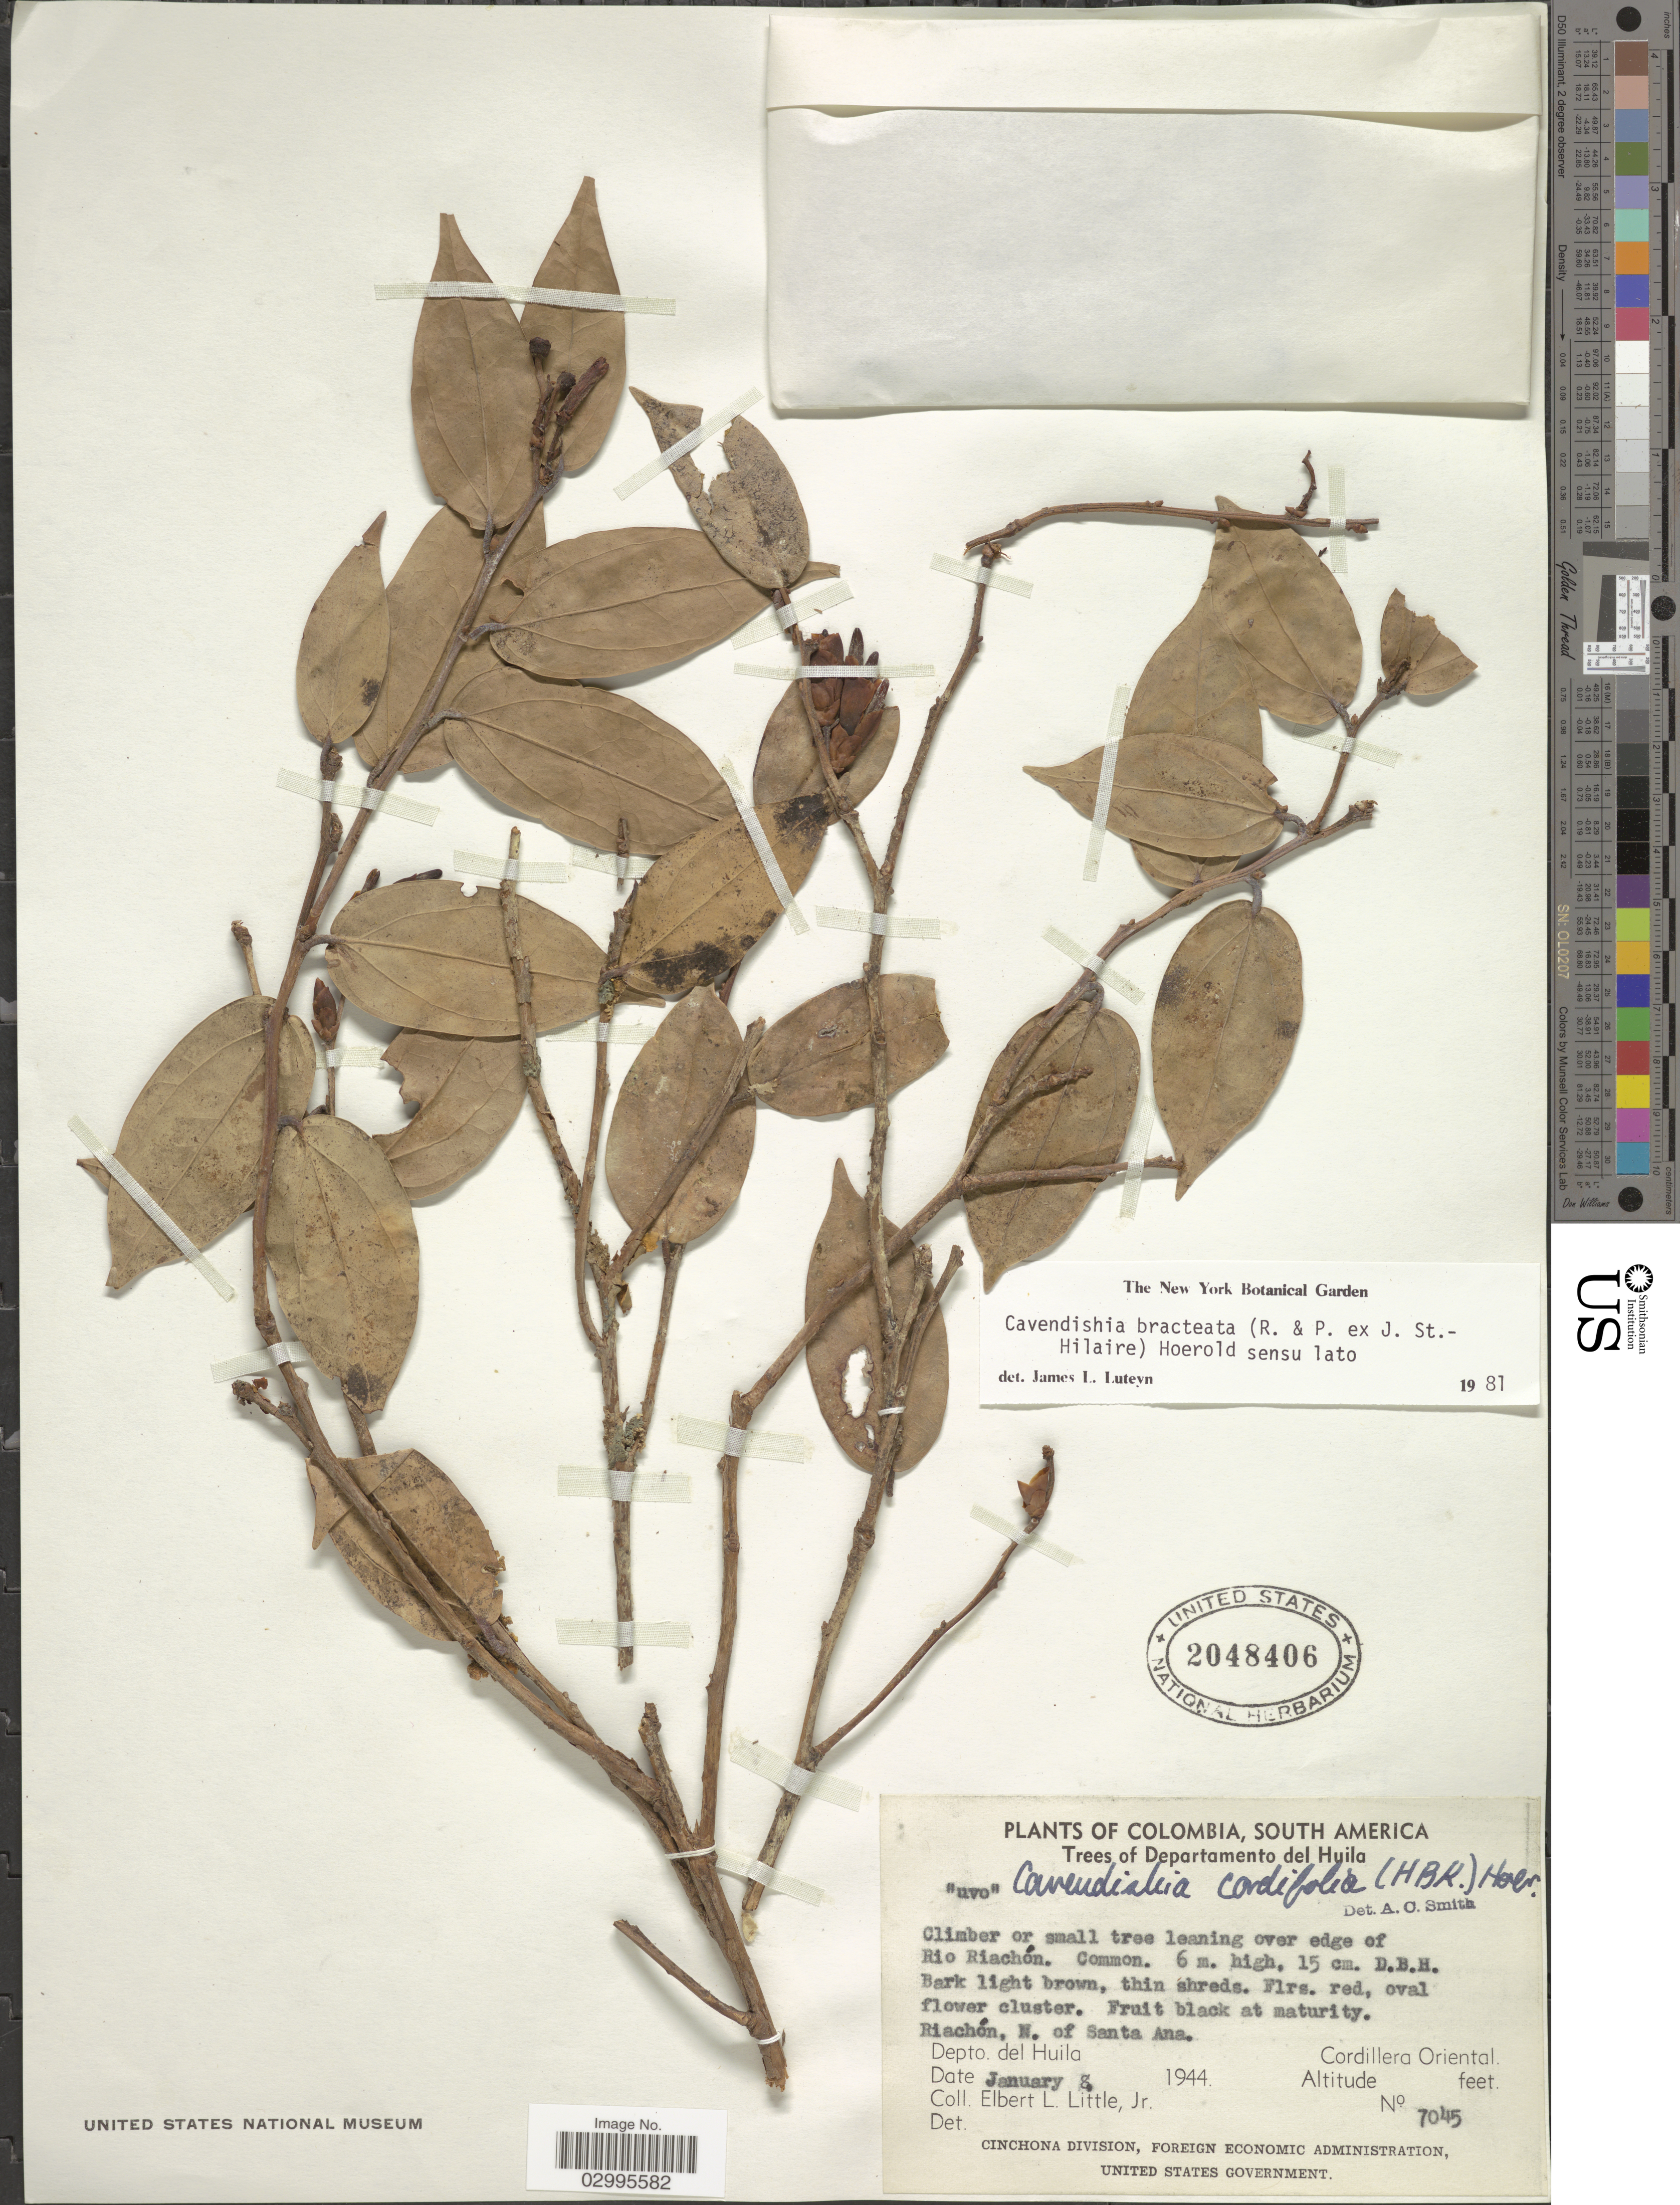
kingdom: Plantae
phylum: Tracheophyta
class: Magnoliopsida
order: Ericales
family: Ericaceae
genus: Cavendishia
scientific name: Cavendishia bracteata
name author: (Ruiz & Pav. ex J. St.-Hil.) Hoerold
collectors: E. L. Little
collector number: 7045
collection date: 1944-01-08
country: Colombia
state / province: Huila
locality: Trees of Departamento del Huila. Riachón, N. of Santa Ana. Depto. del Huila. Cordillera Oriental.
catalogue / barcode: US 2048406